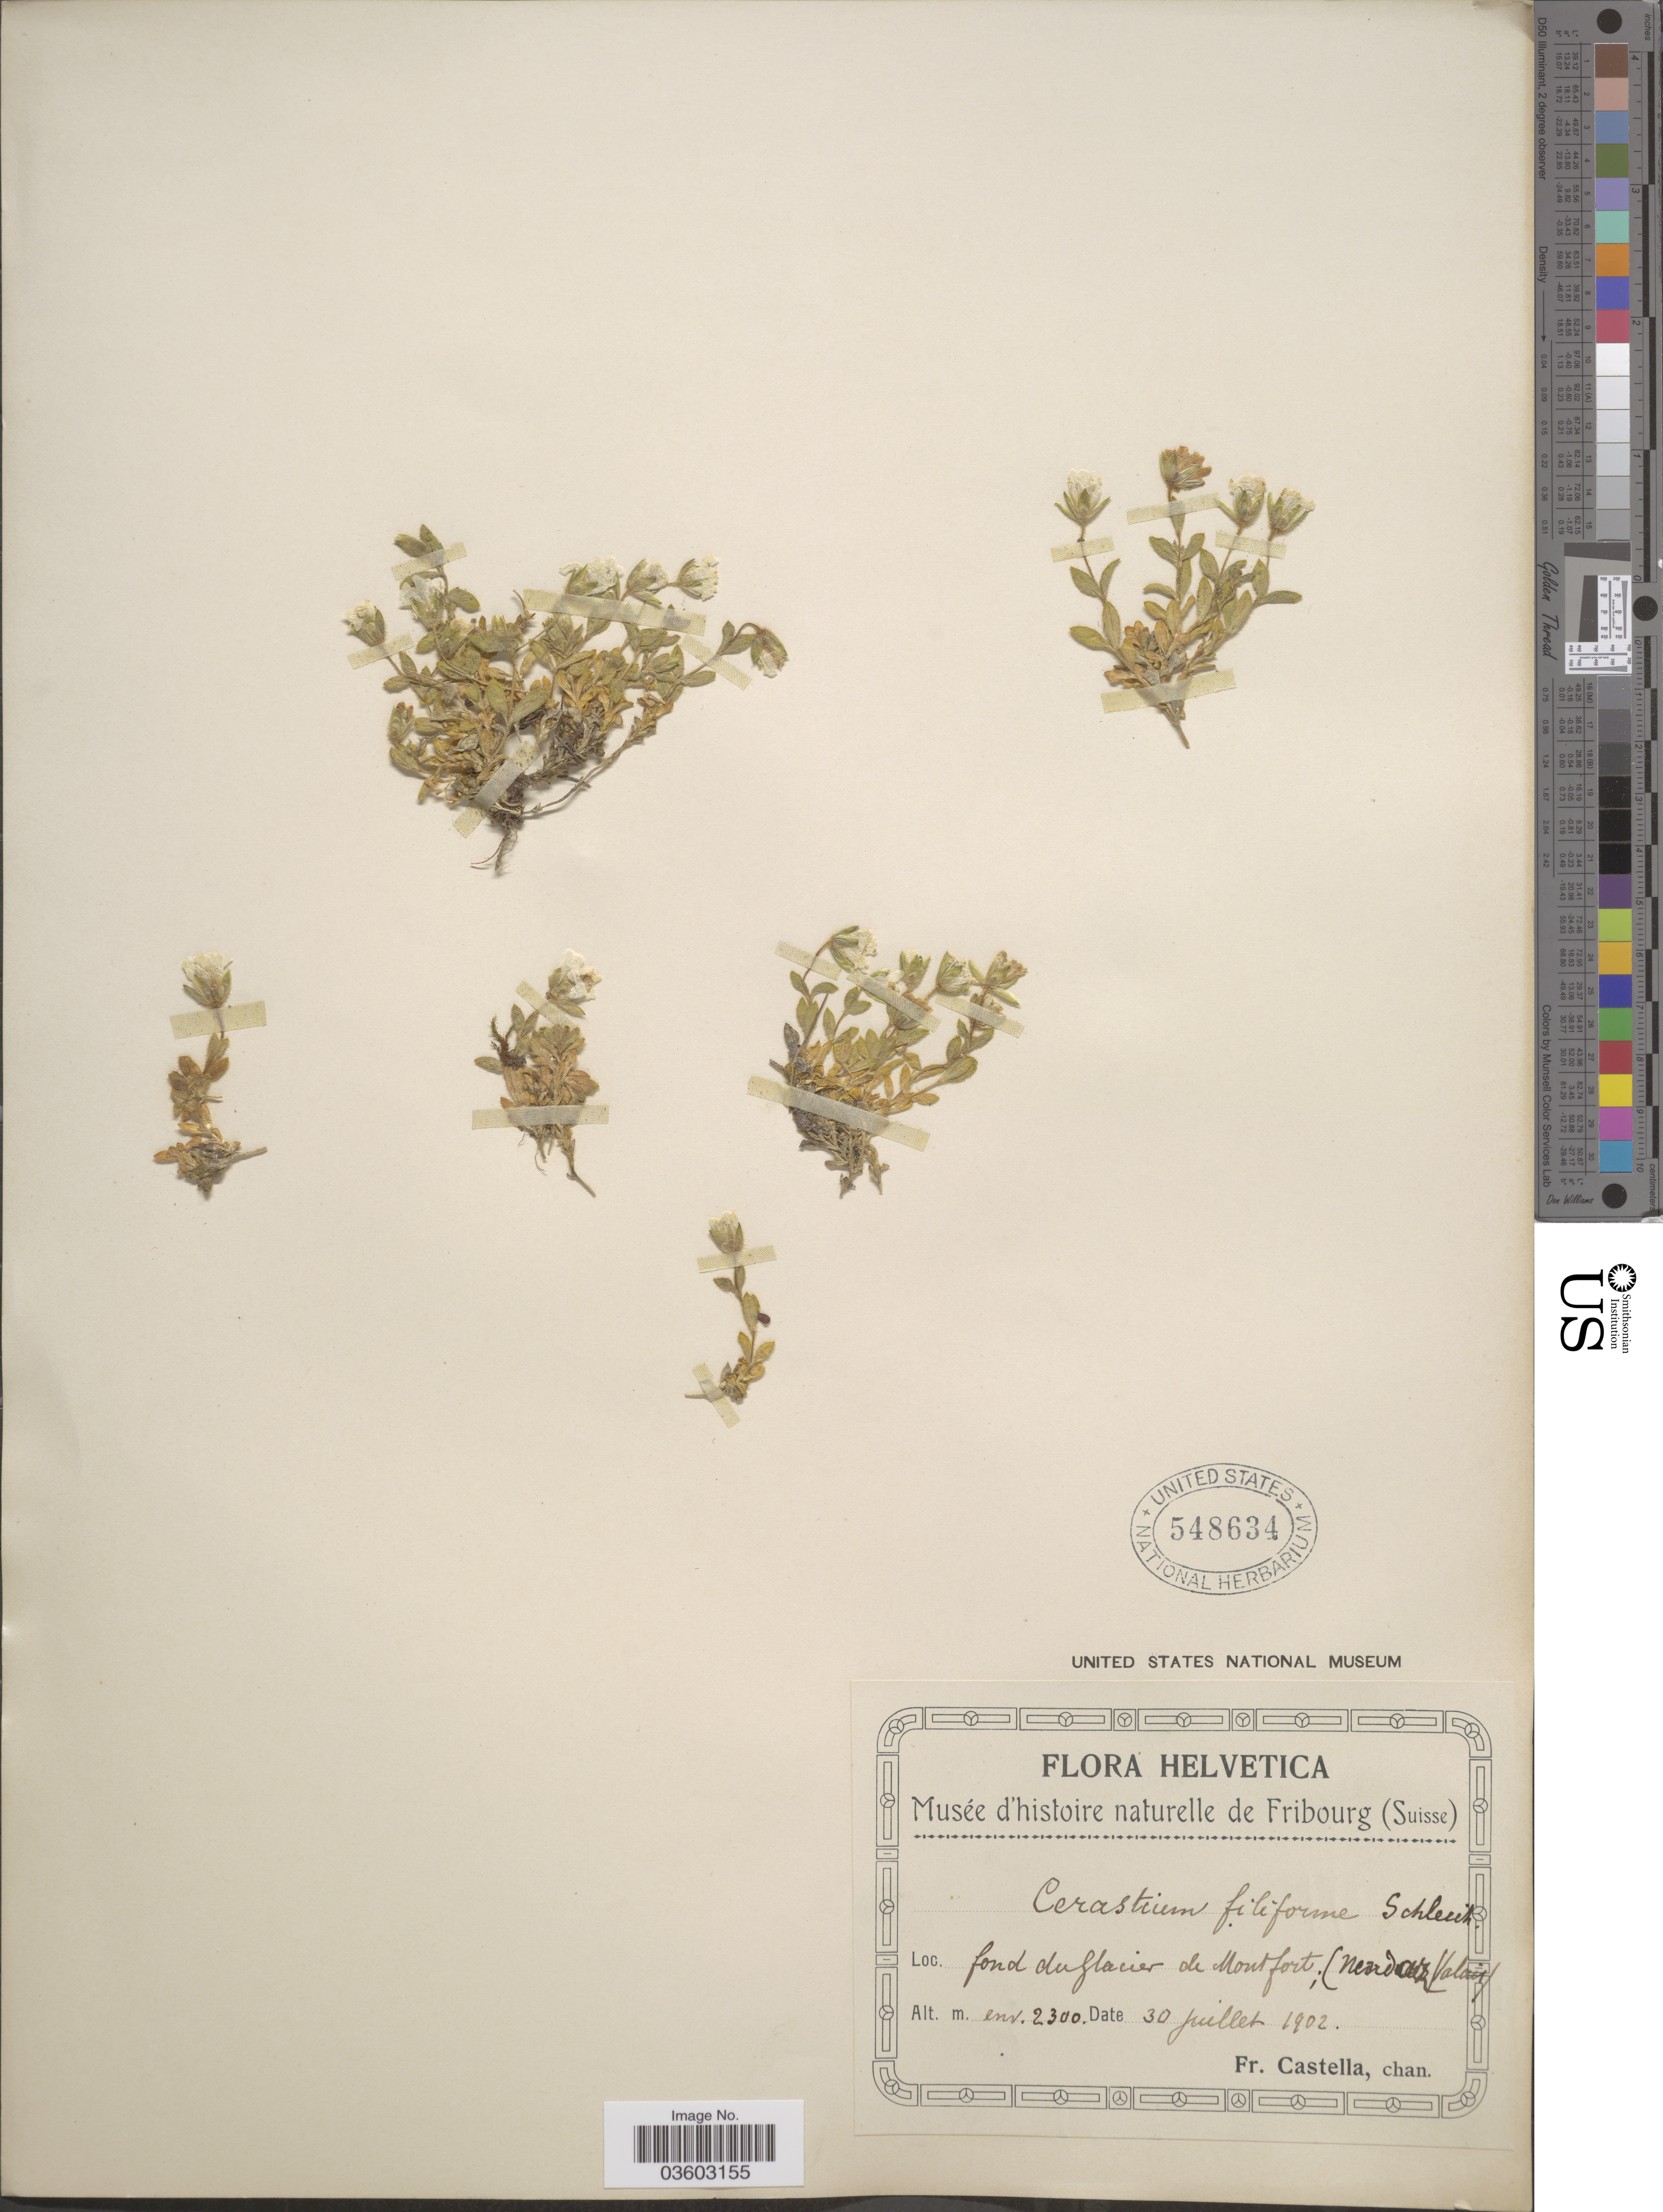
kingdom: Plantae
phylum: Tracheophyta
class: Magnoliopsida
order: Caryophyllales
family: Caryophyllaceae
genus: Cerastium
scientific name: Cerastium filiforme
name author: Ser.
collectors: Fr. Castella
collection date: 1902-07-30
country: Switzerland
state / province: Valais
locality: Helvetica. Fond du glacier de Montfort; (Neardaz Valais).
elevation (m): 2300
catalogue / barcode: US 548634